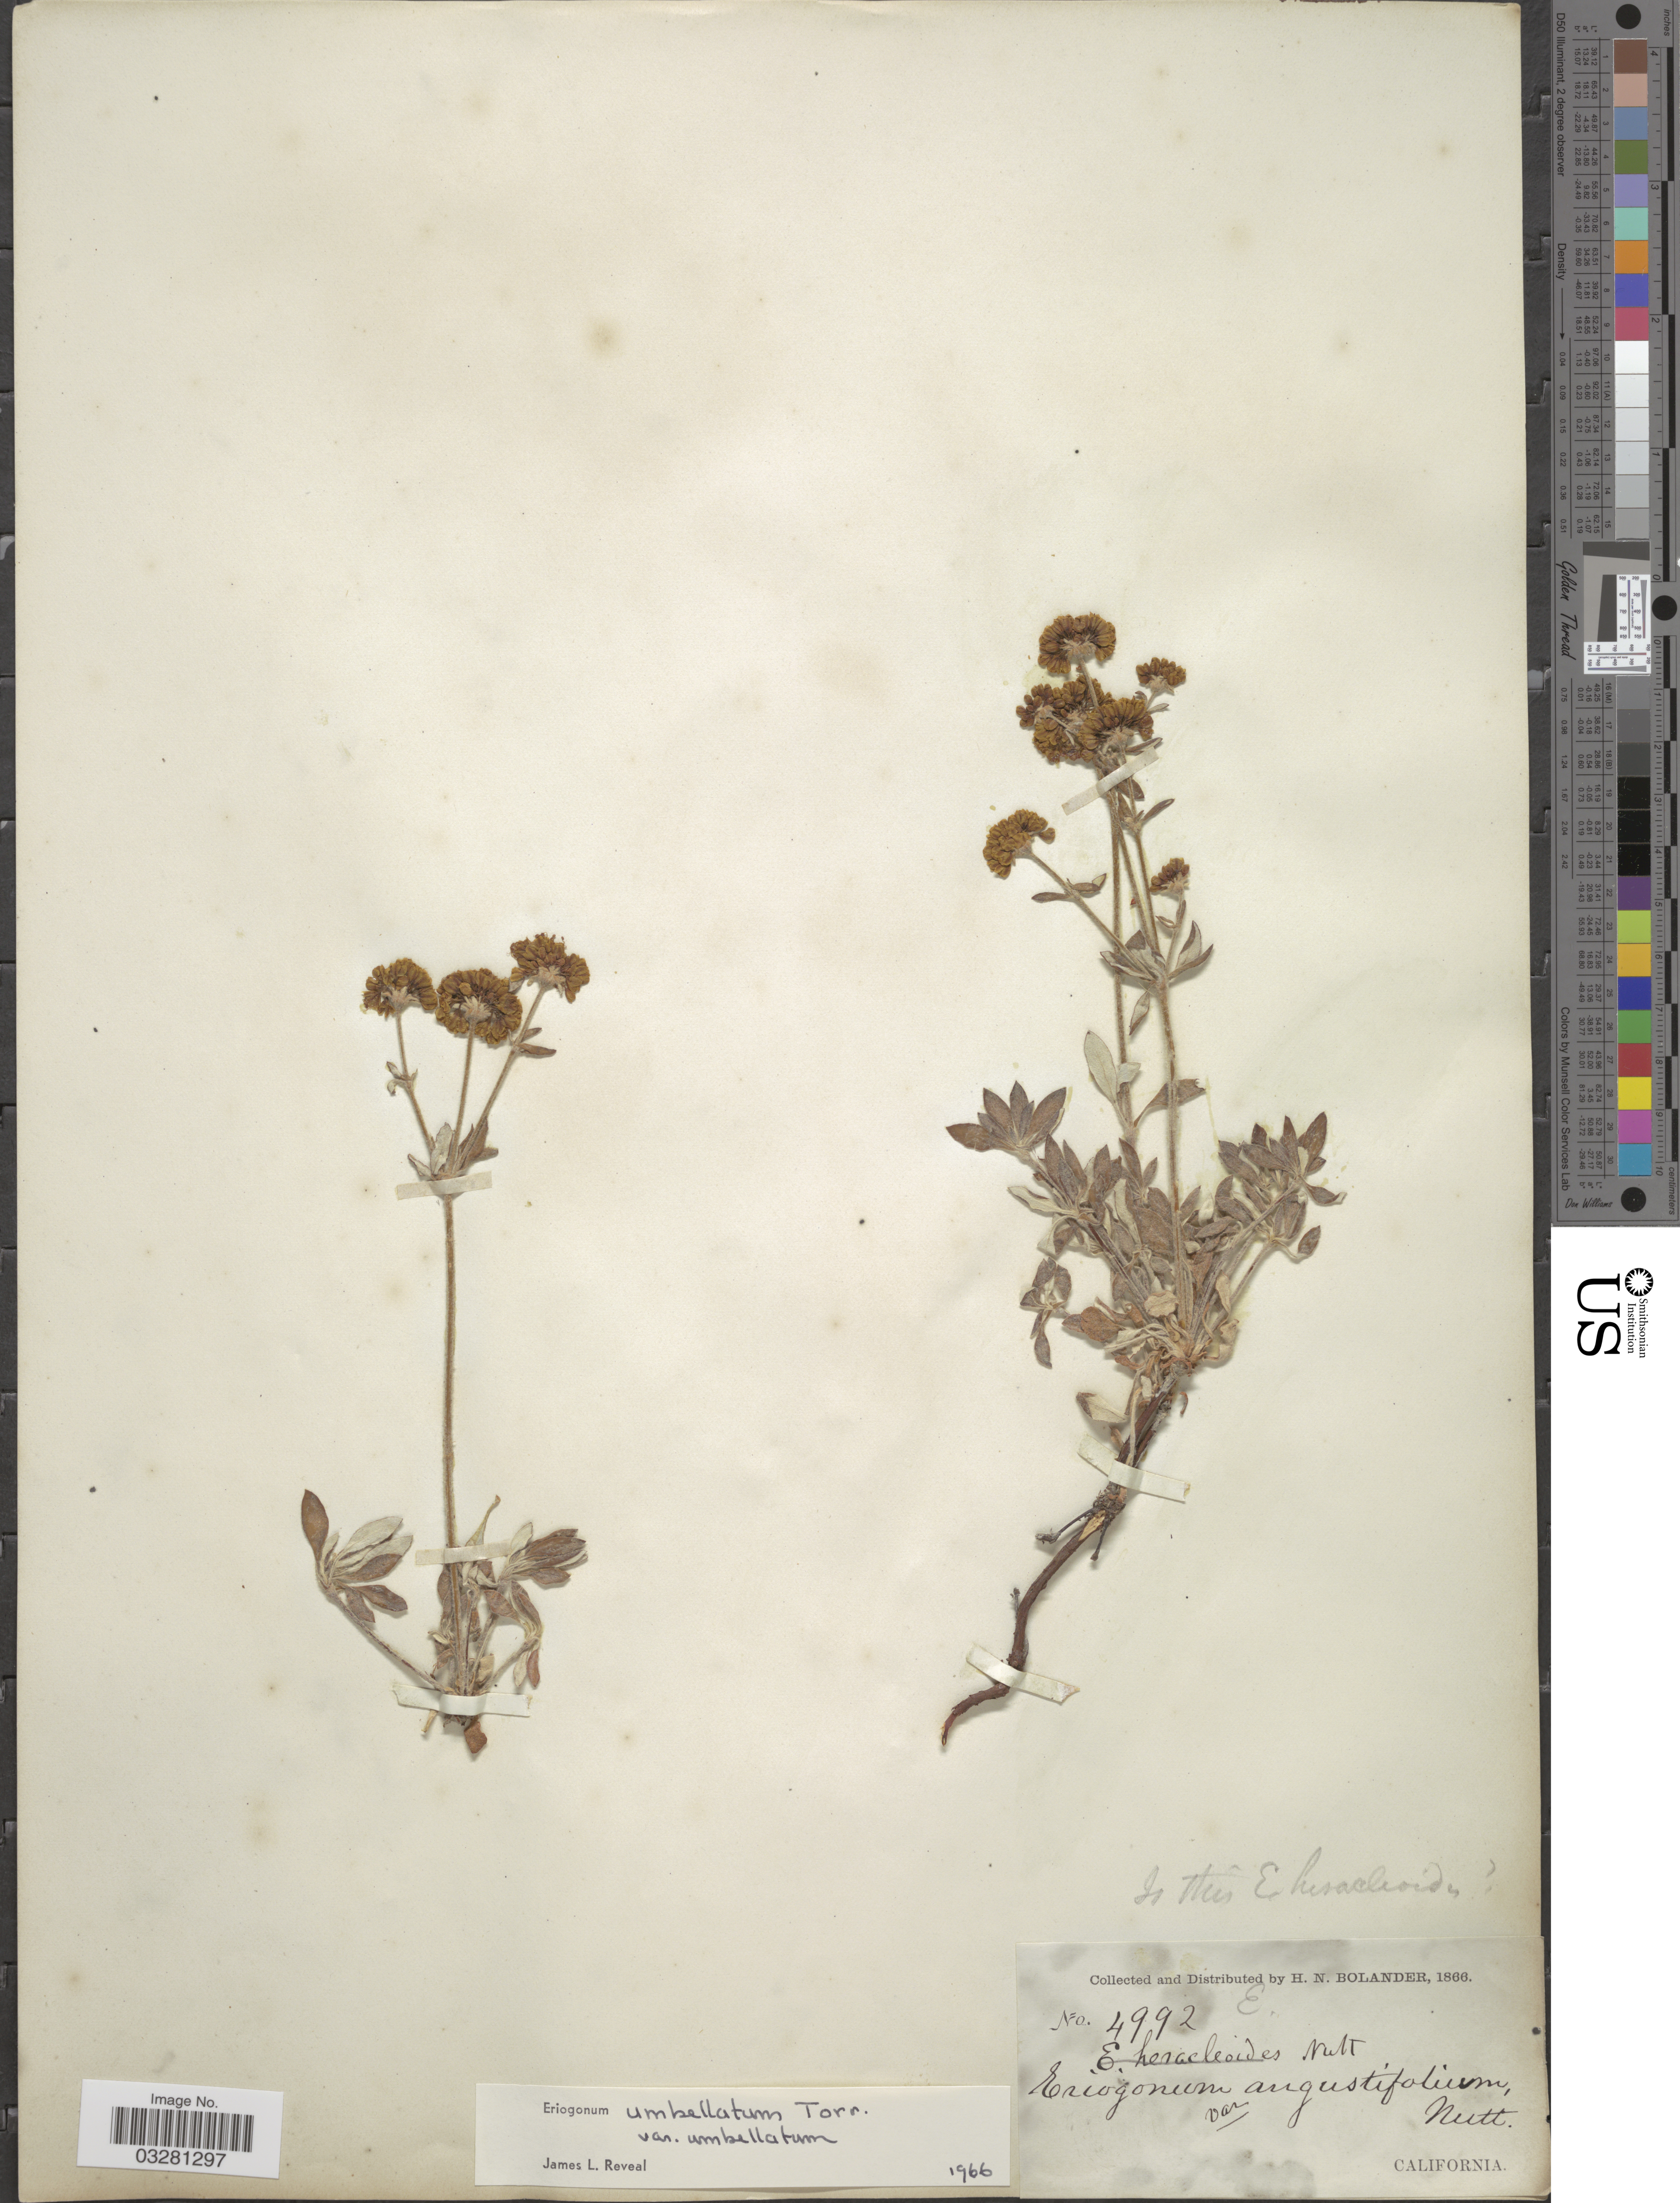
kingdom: Plantae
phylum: Tracheophyta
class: Magnoliopsida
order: Caryophyllales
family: Polygonaceae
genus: Eriogonum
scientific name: Eriogonum umbellatum var. umbellatum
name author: Torr.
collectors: H. Bolander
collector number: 4992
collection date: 1866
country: United States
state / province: California